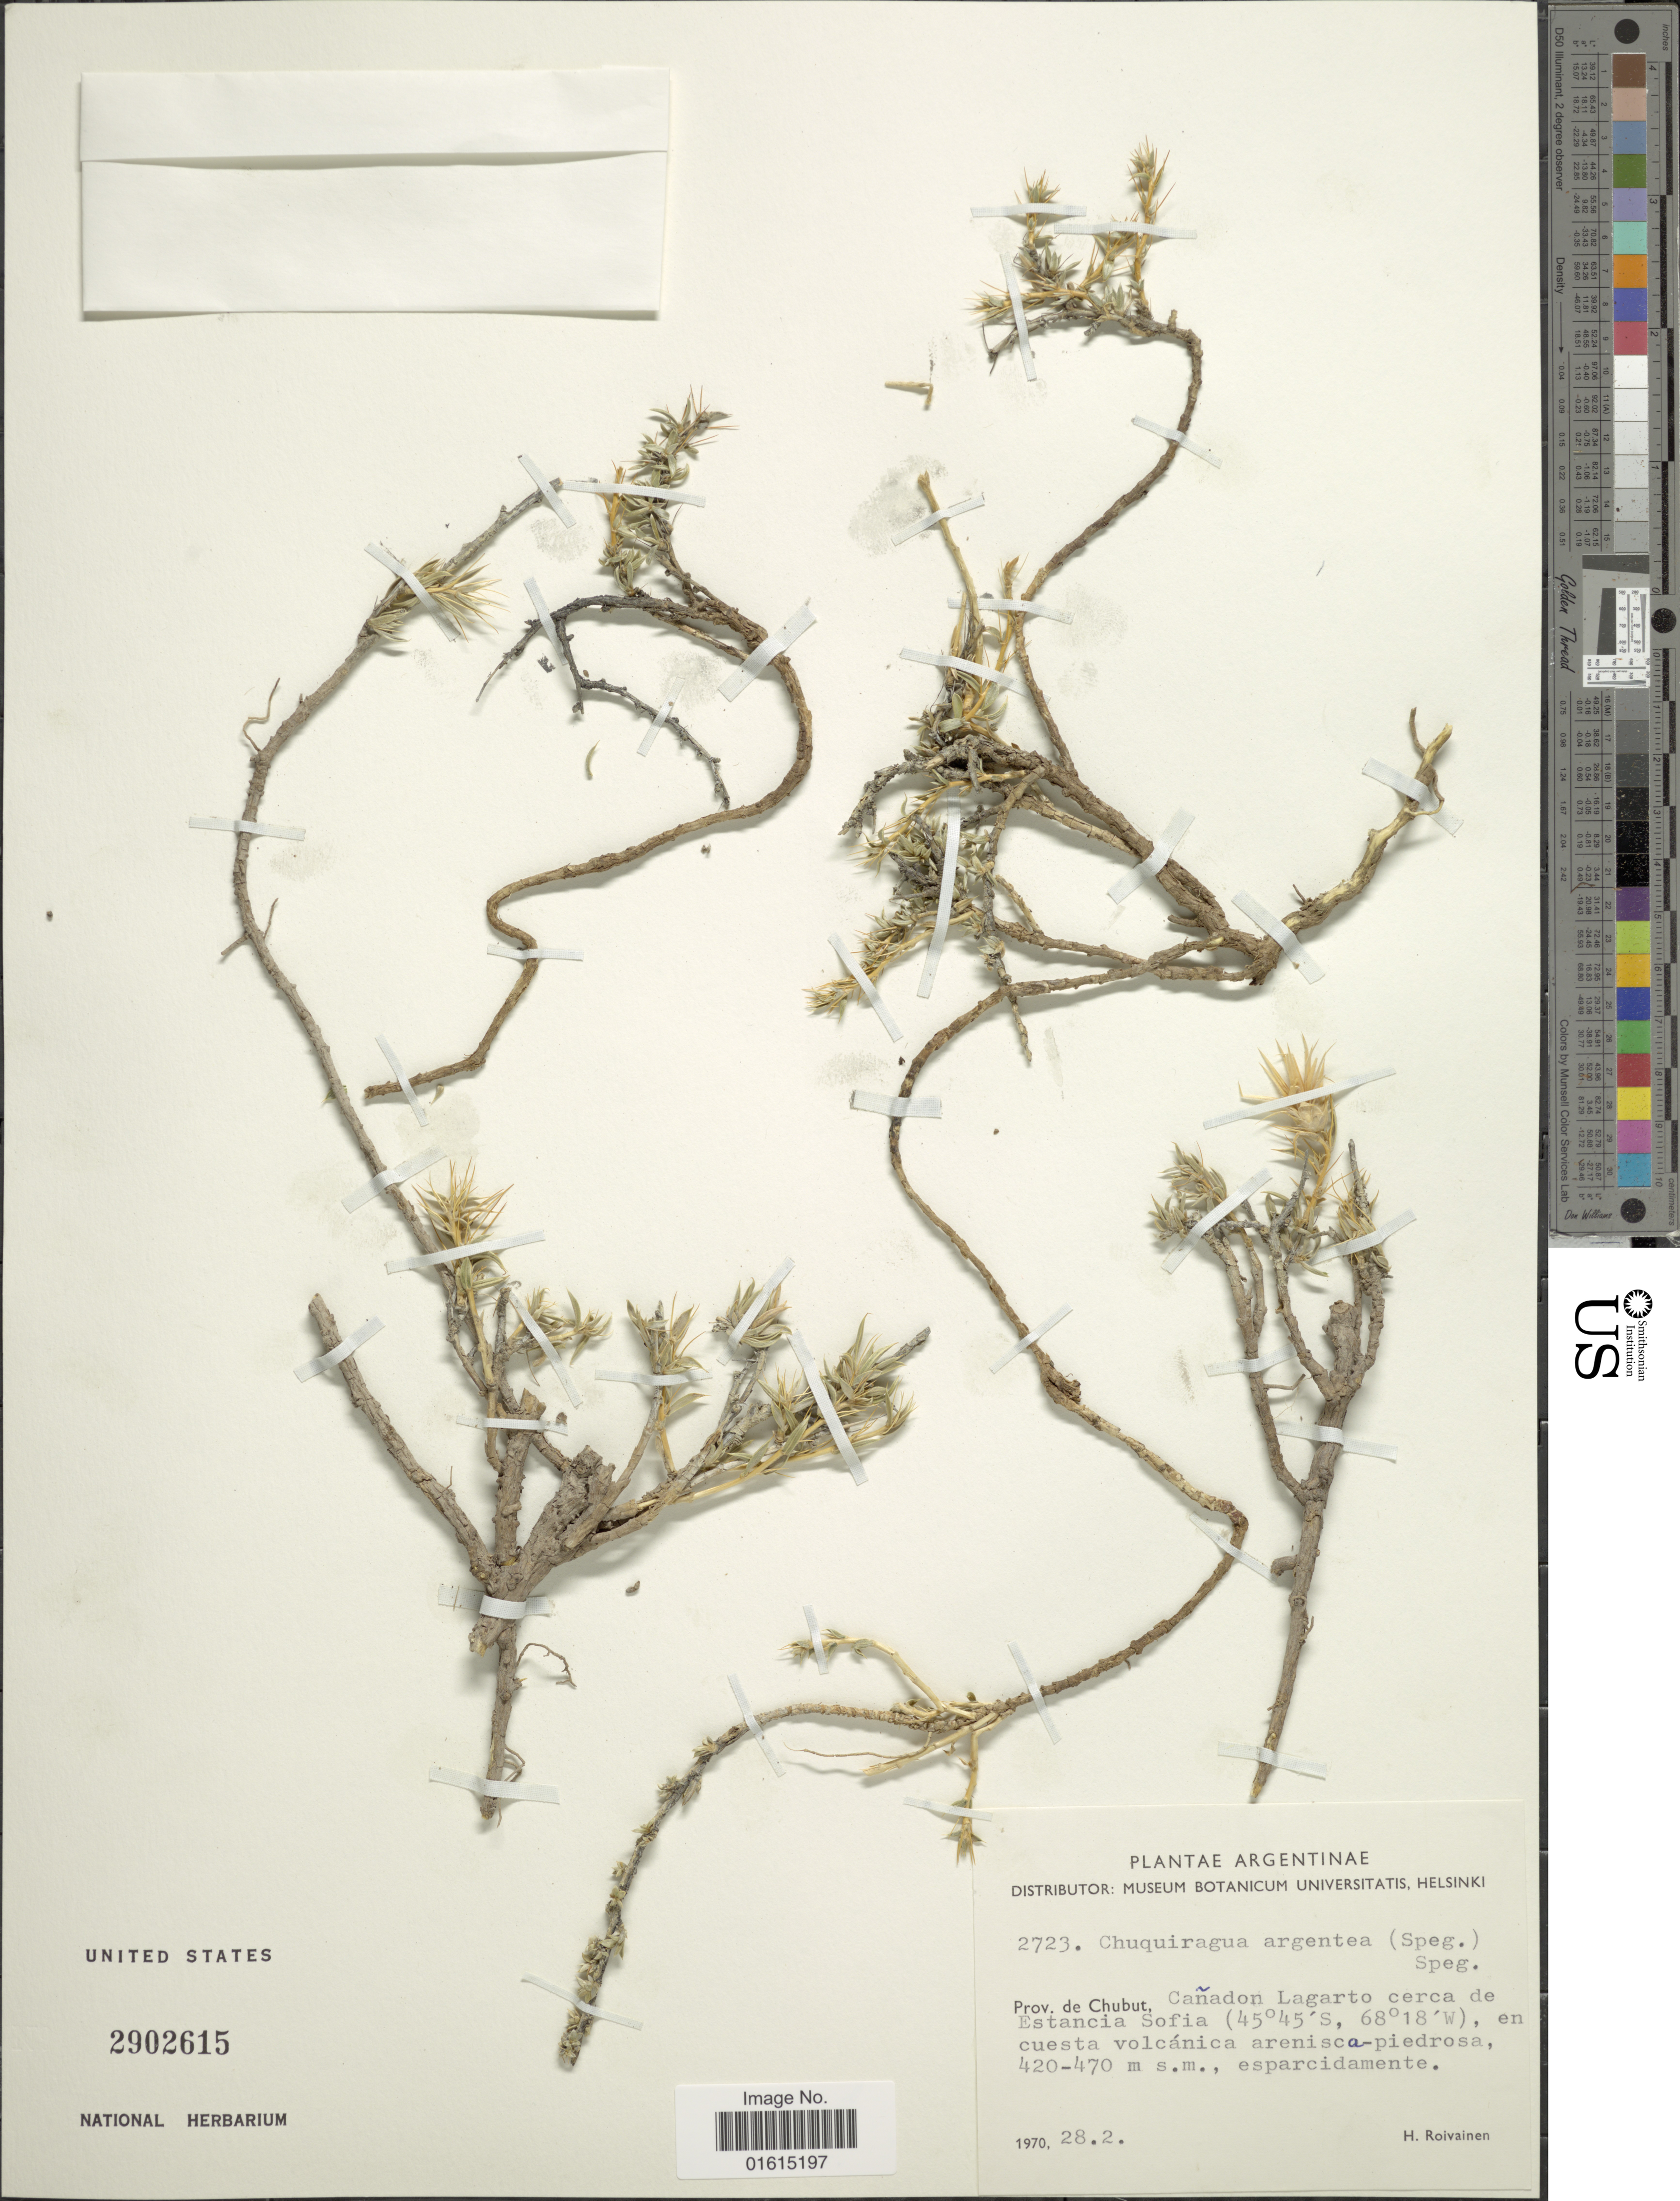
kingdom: Plantae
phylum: Tracheophyta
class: Magnoliopsida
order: Asterales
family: Asteraceae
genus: Chuquiraga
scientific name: Chuquiraga sp.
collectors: H. Roivainen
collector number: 2723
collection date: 1970-02-28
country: Argentina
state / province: Chubut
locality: Aregntinae, Prov. de Chubut, Canadon Lagarto cerca de Estancia Sofia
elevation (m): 420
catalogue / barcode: US 2902615